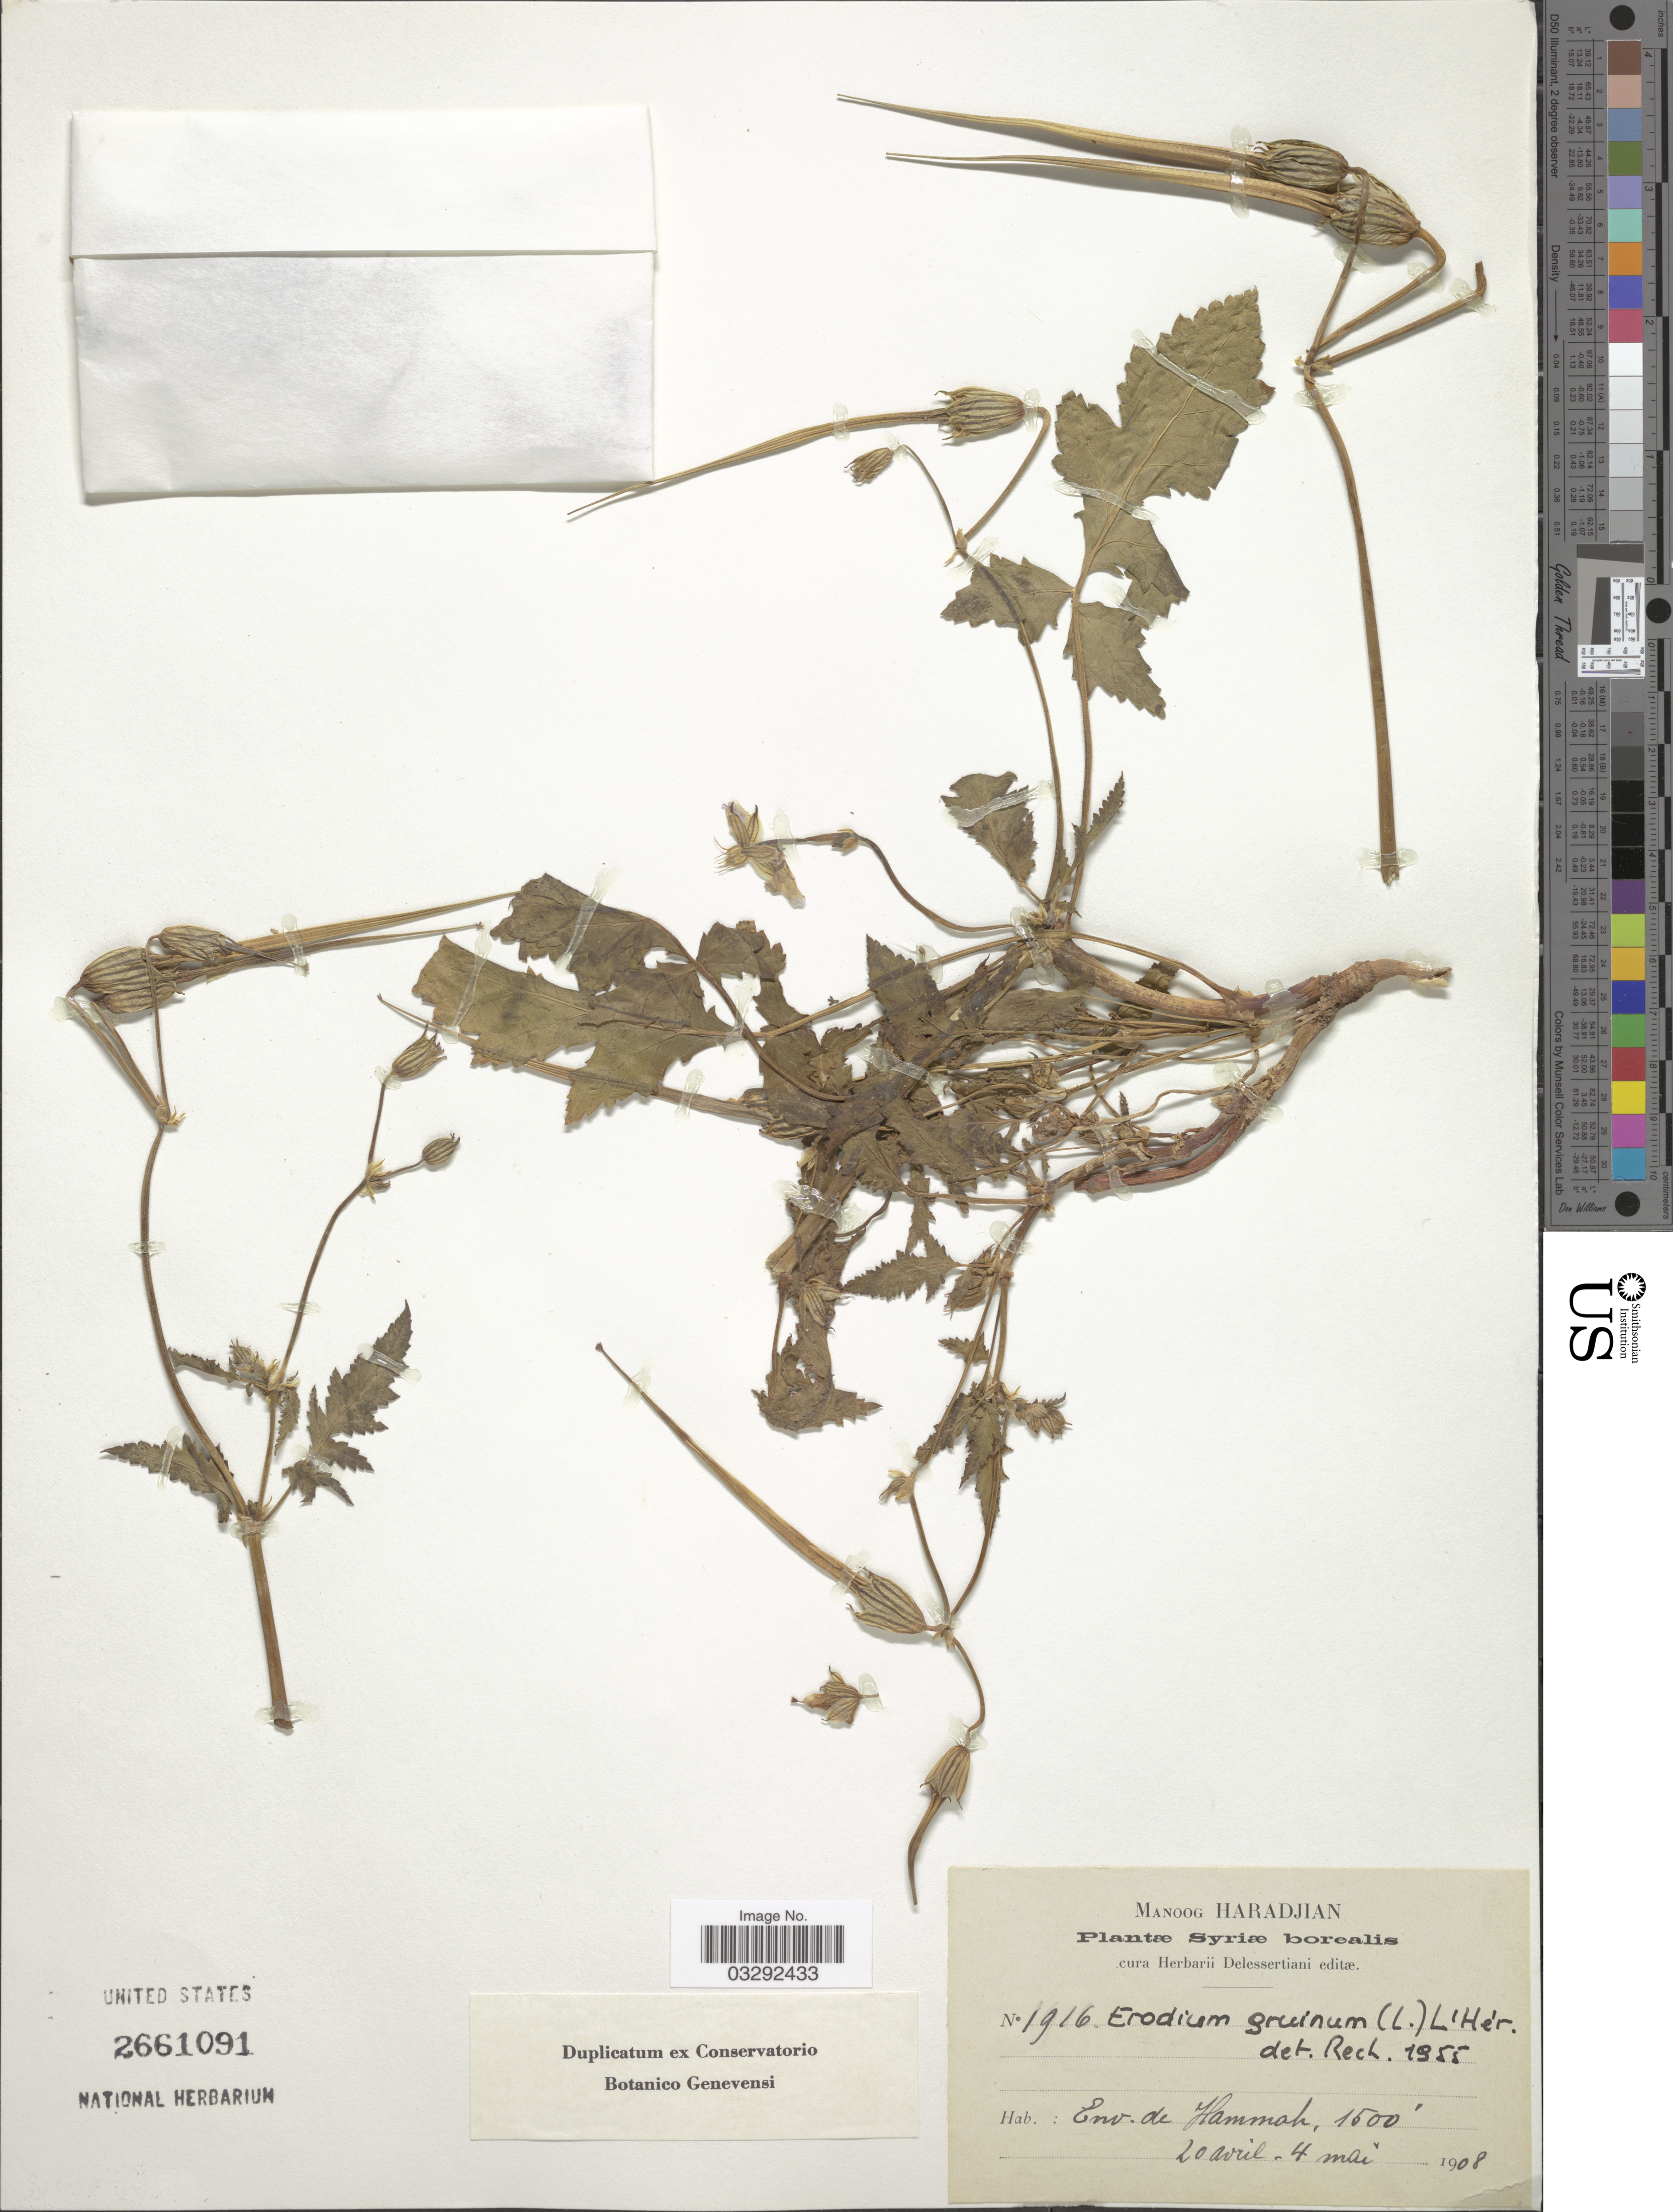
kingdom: Plantae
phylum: Tracheophyta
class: Magnoliopsida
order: Geraniales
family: Geraniaceae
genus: Erodium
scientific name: Erodium gruinum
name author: L'Hér. ex Aiton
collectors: M. Haradjian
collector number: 1916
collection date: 1908-04-20/1908-05-04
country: Syria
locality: Syriæ borealis. Env. de Hammak.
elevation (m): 457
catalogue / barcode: US 2661091